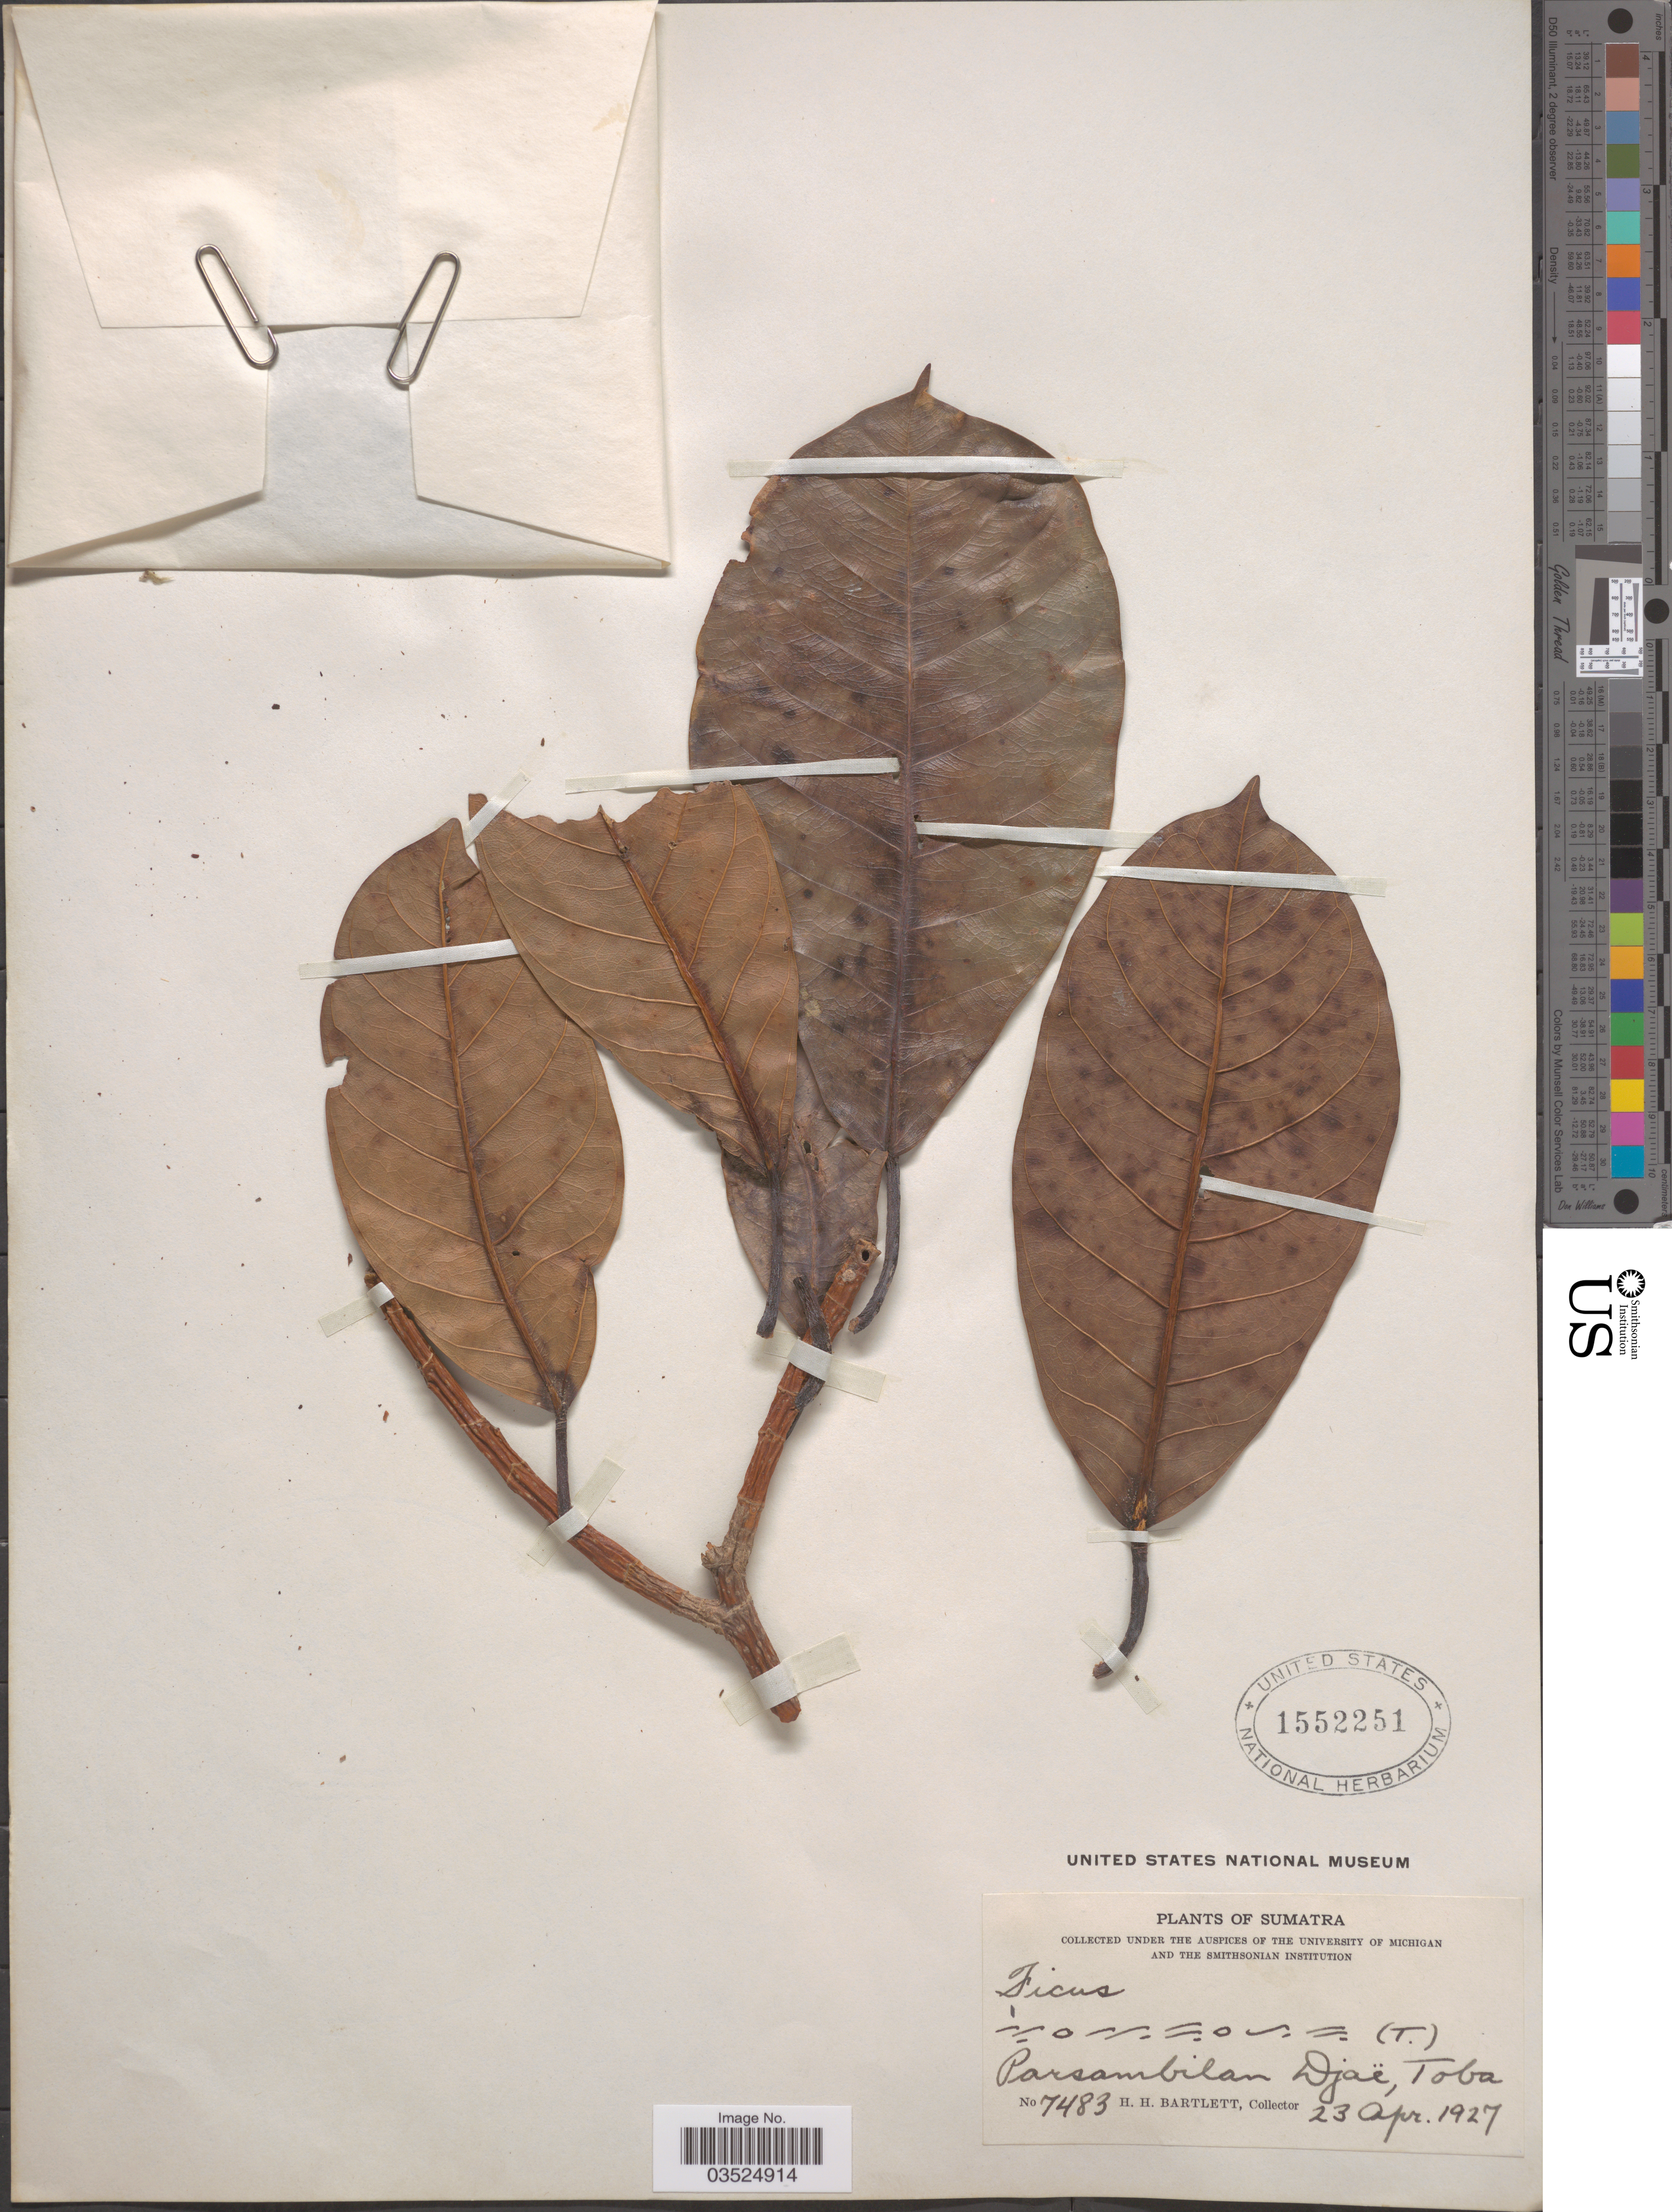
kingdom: Plantae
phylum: Tracheophyta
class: Magnoliopsida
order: Rosales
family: Moraceae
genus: Ficus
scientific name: Ficus sp.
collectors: H. H. Bartlett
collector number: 7483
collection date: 1927-04-23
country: Indonesia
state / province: Sumatra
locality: Parsambilan Djaë, Toba.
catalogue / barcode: US 1552251